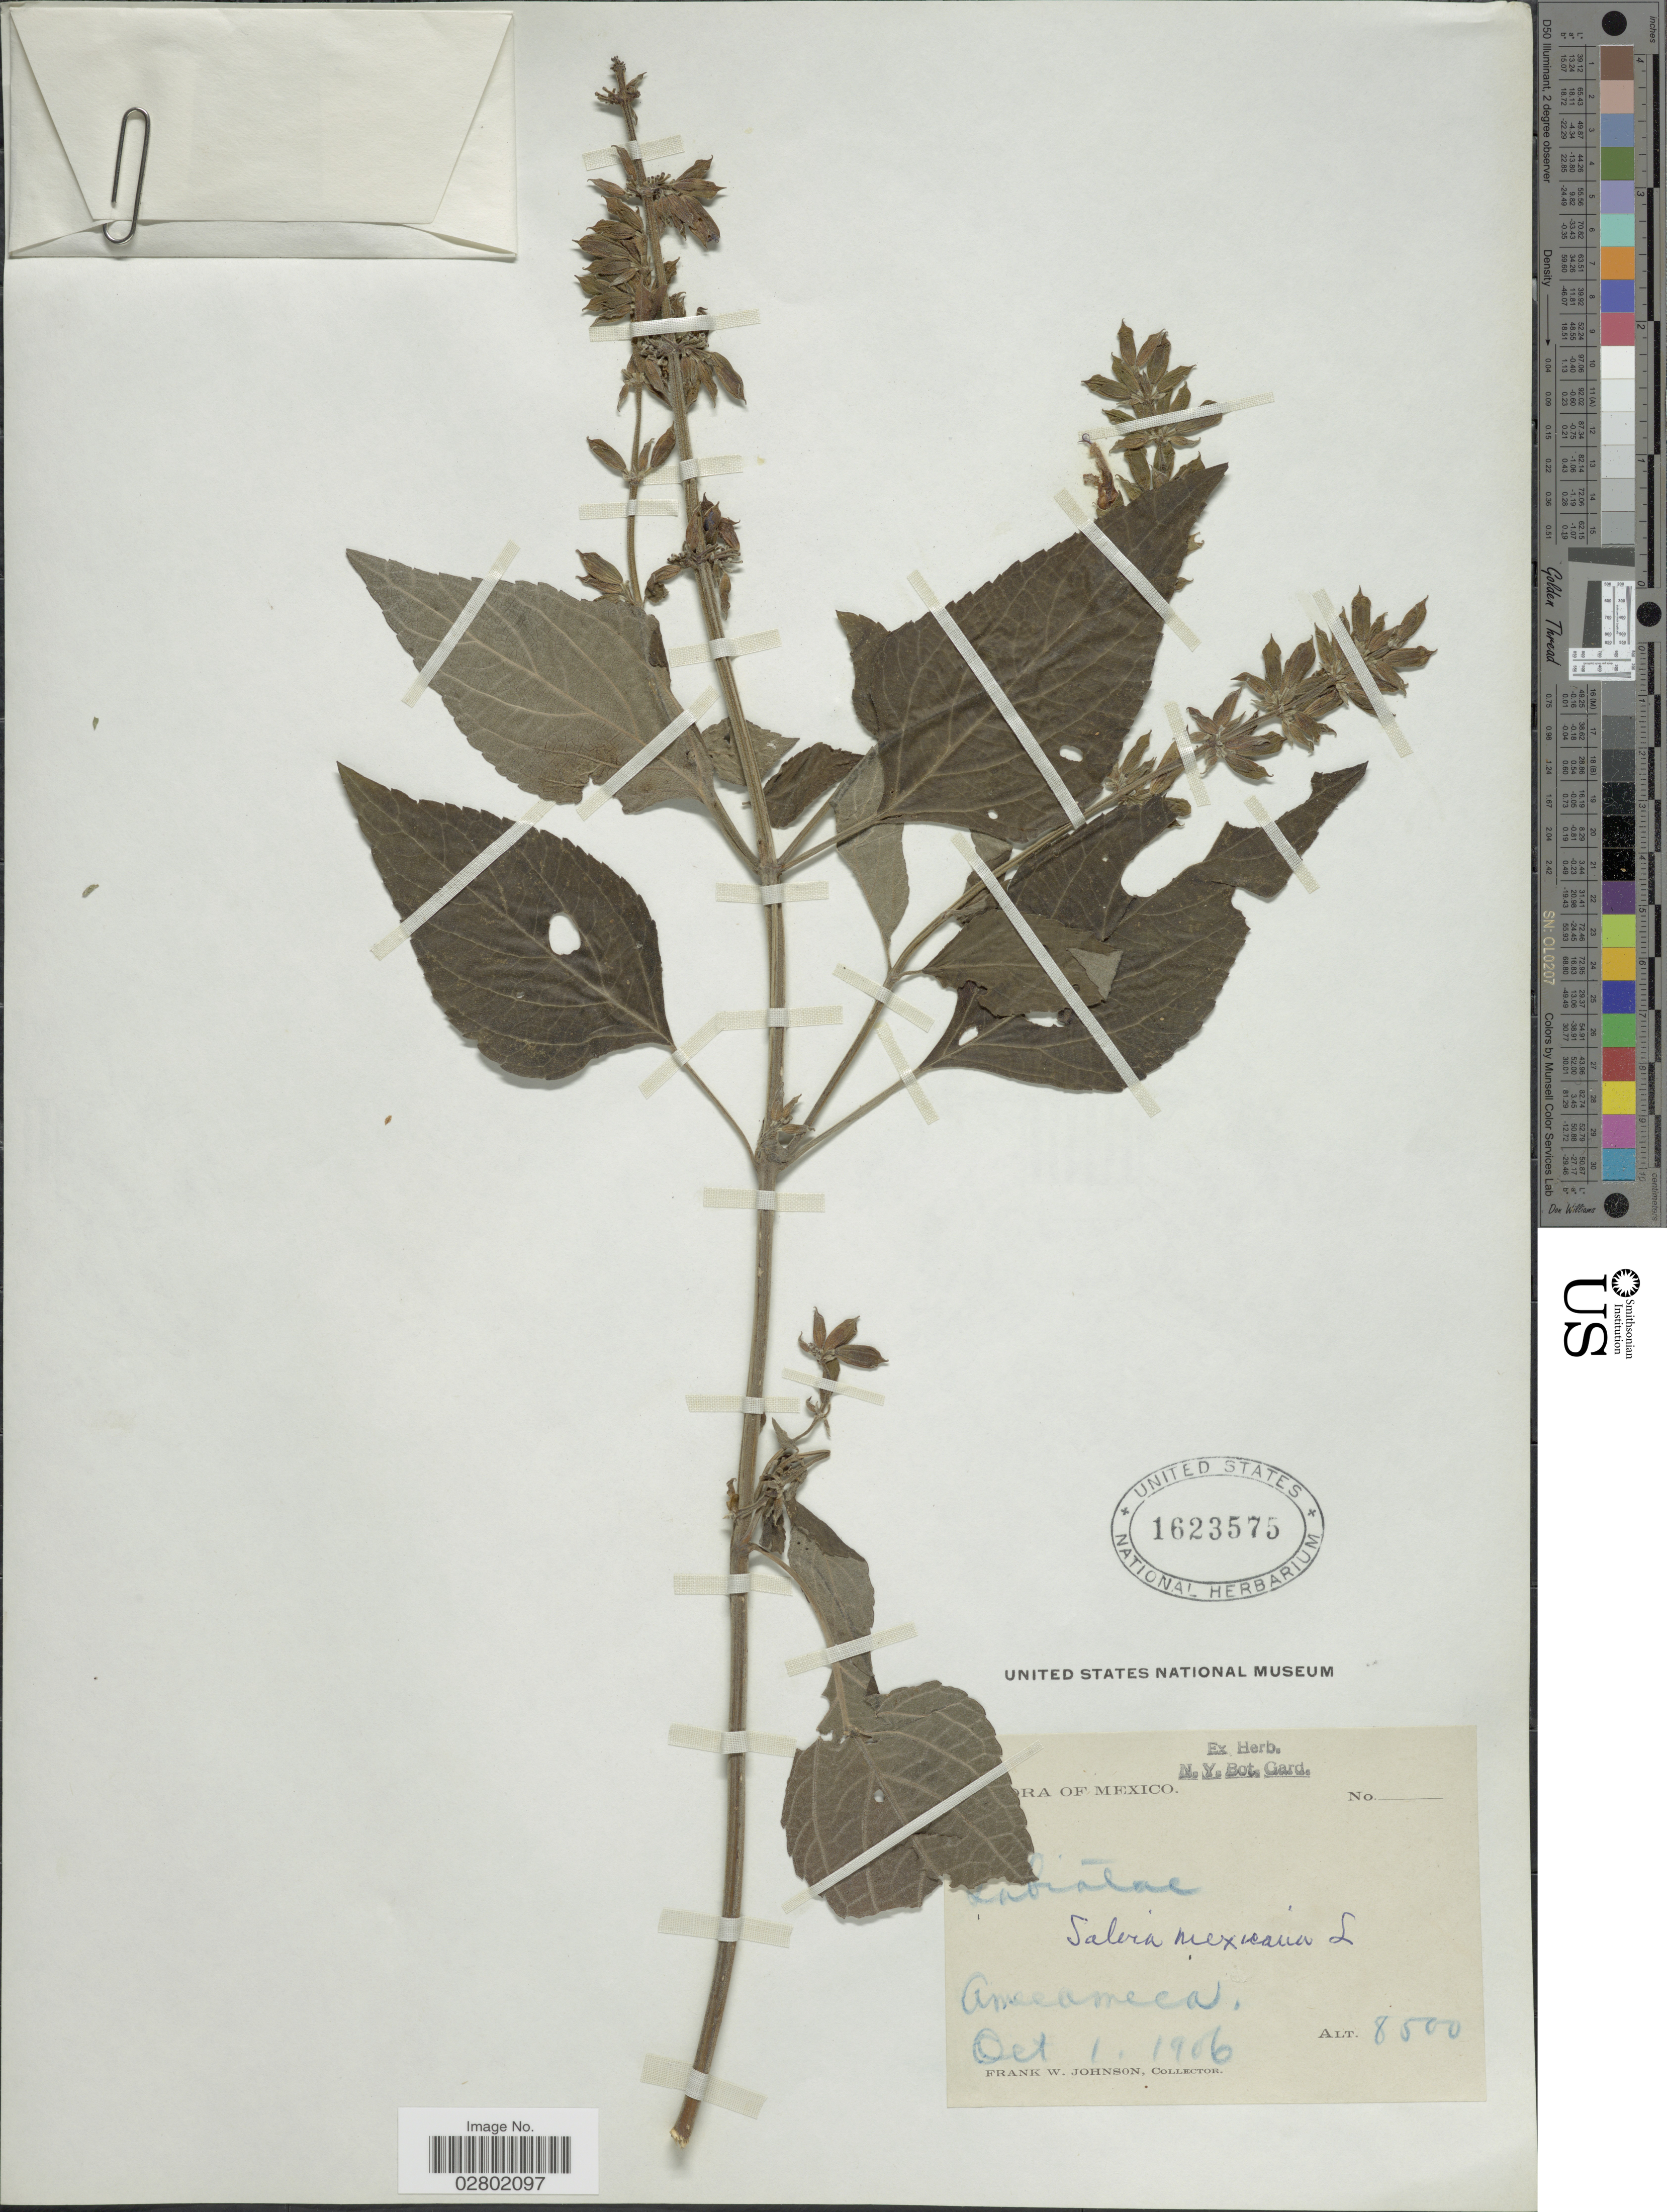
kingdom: Plantae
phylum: Tracheophyta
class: Magnoliopsida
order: Lamiales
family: Lamiaceae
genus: Salvia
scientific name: Salvia mexicana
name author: L.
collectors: F. W. Johnson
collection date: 1906-10-01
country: Mexico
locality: Amecameca.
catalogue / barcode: US 1623575